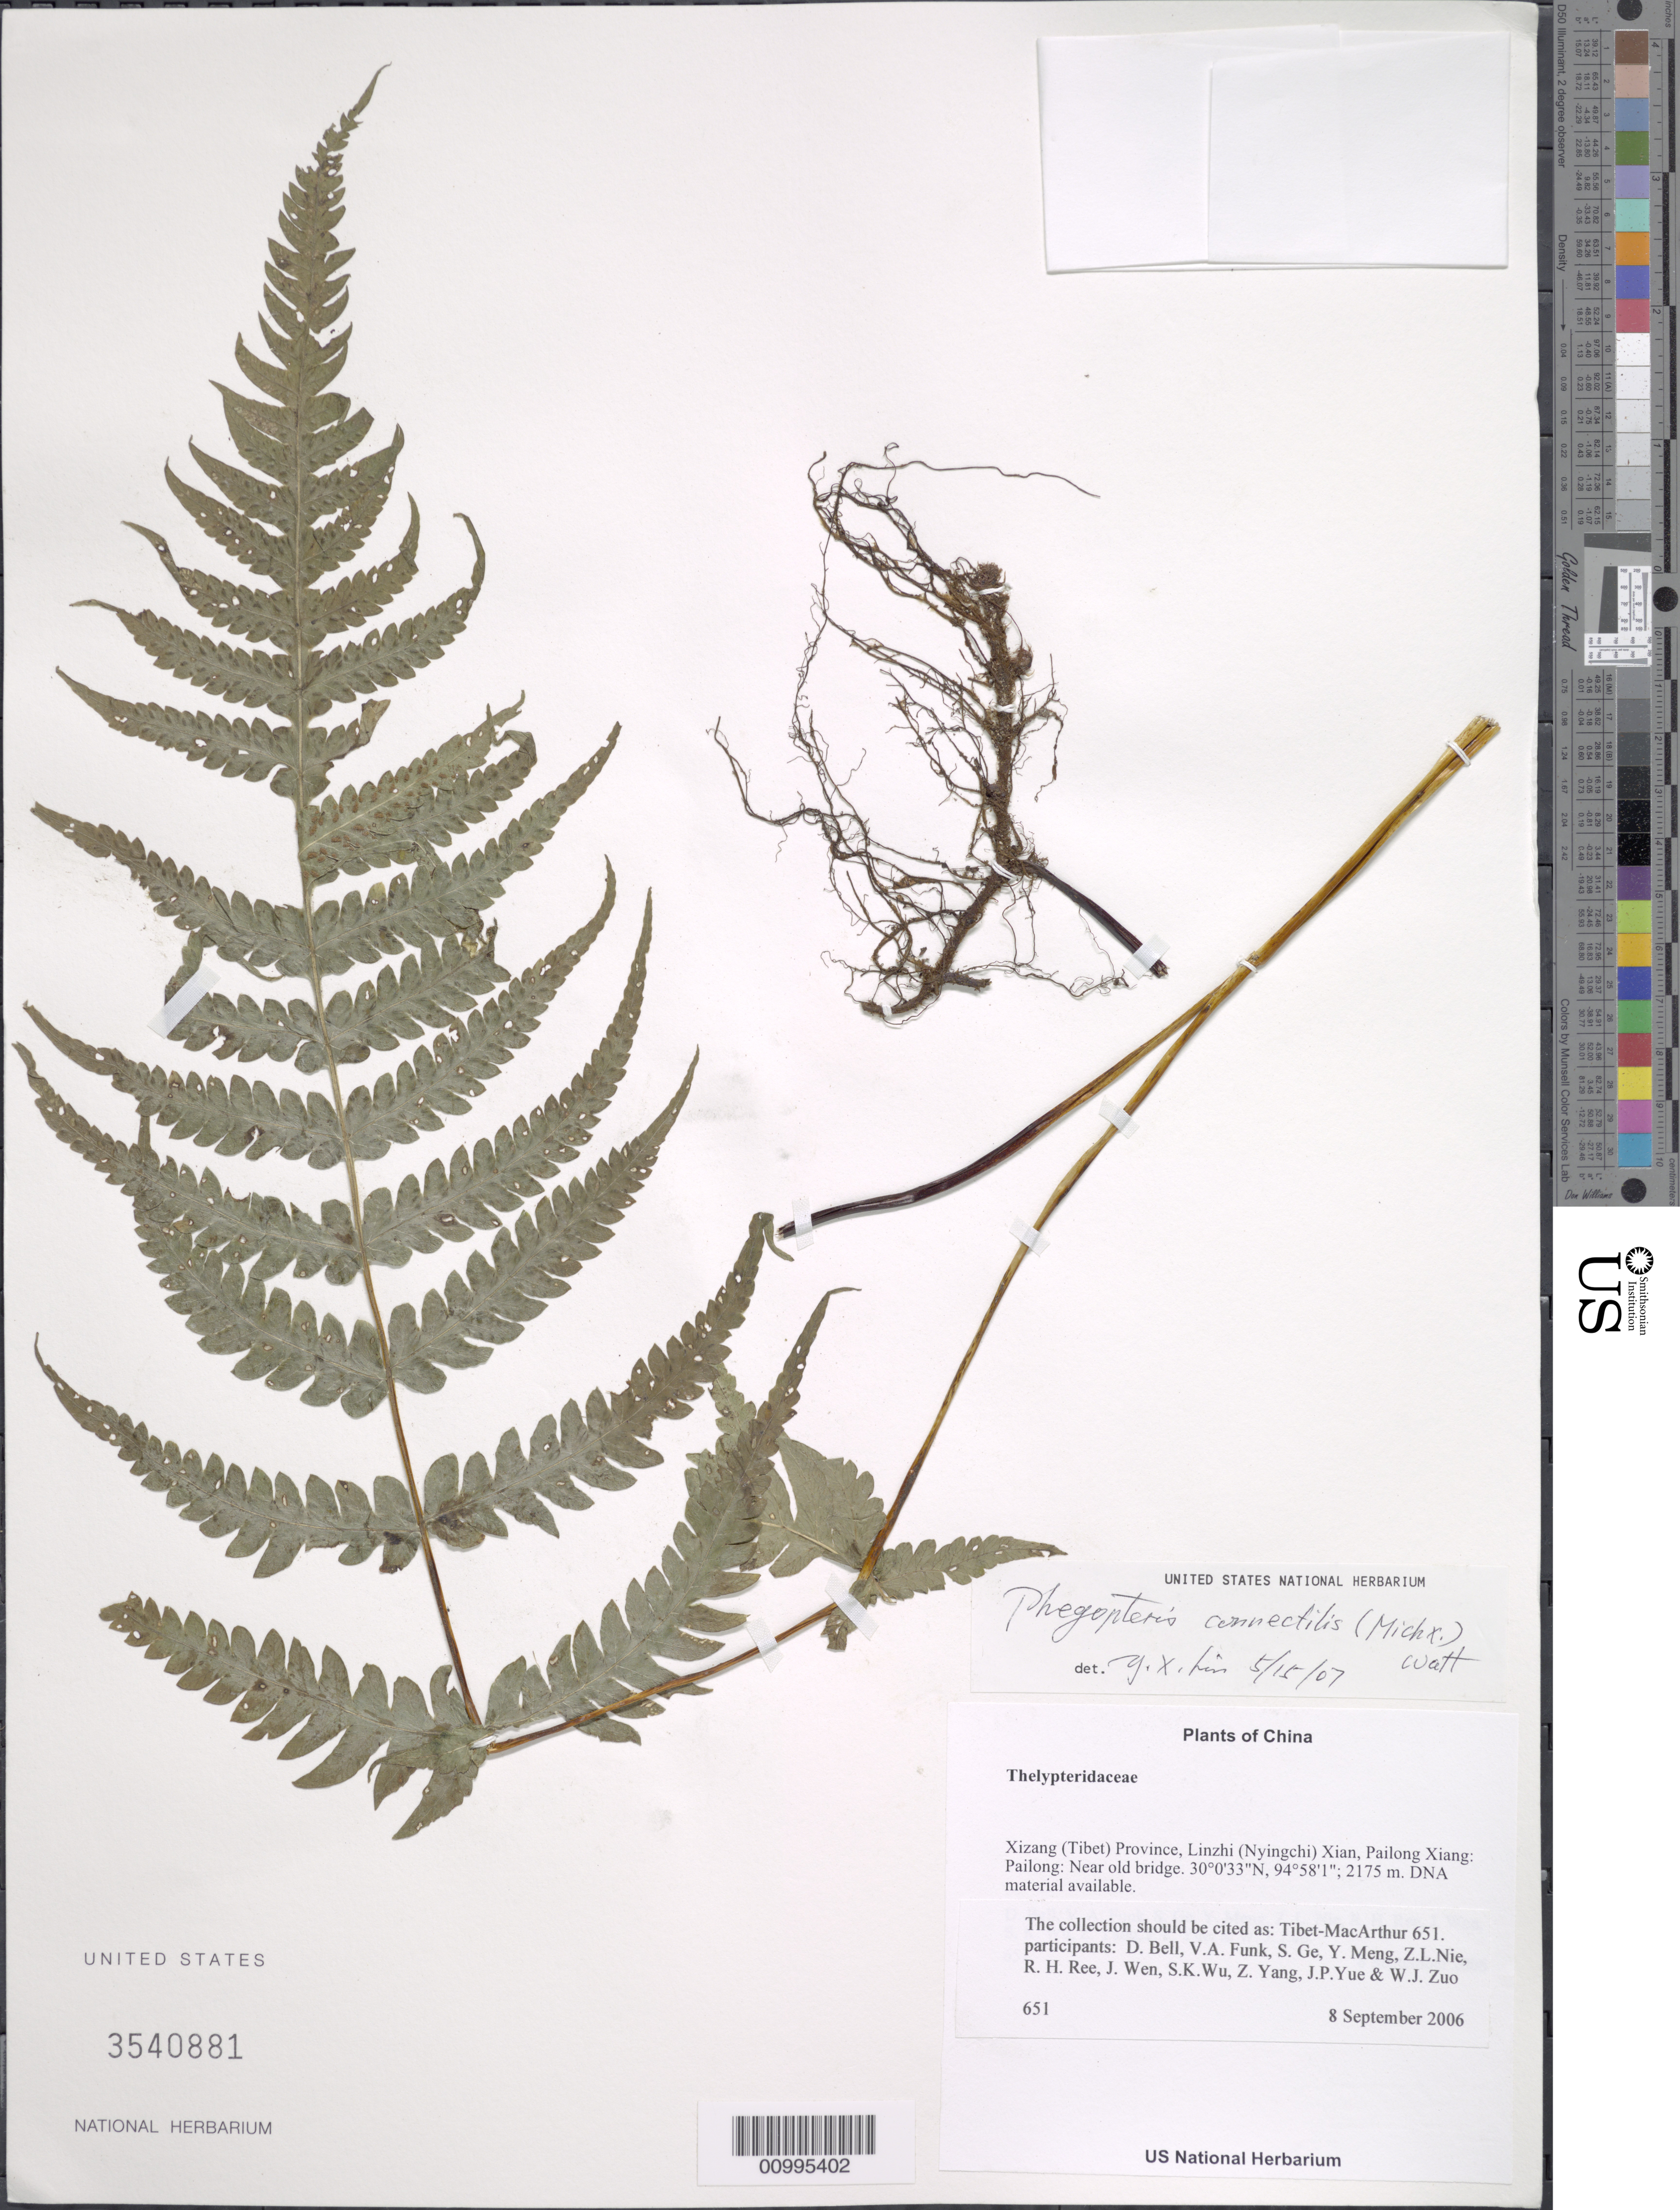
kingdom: Plantae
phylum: Tracheophyta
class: Polypodiopsida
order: Polypodiales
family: Thelypteridaceae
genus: Phegopteris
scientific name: Phegopteris connectilis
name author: (Michx.) Watt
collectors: Tibet-MacArthur, D. A. Bell, V. Funk, S. Ge, Y. Meng, Z. Nie, R. Ree, J. Wen, S. K. Wu, Z. Yang, J. Yue & W. Zuo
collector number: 651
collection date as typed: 08 Sep 2006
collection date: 2006-09-08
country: China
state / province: Xizang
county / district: Linzhi (Nyingchi) Xian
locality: Pailong Xiang: Pailong. Near old bridge.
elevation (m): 2175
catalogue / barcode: US 3540881